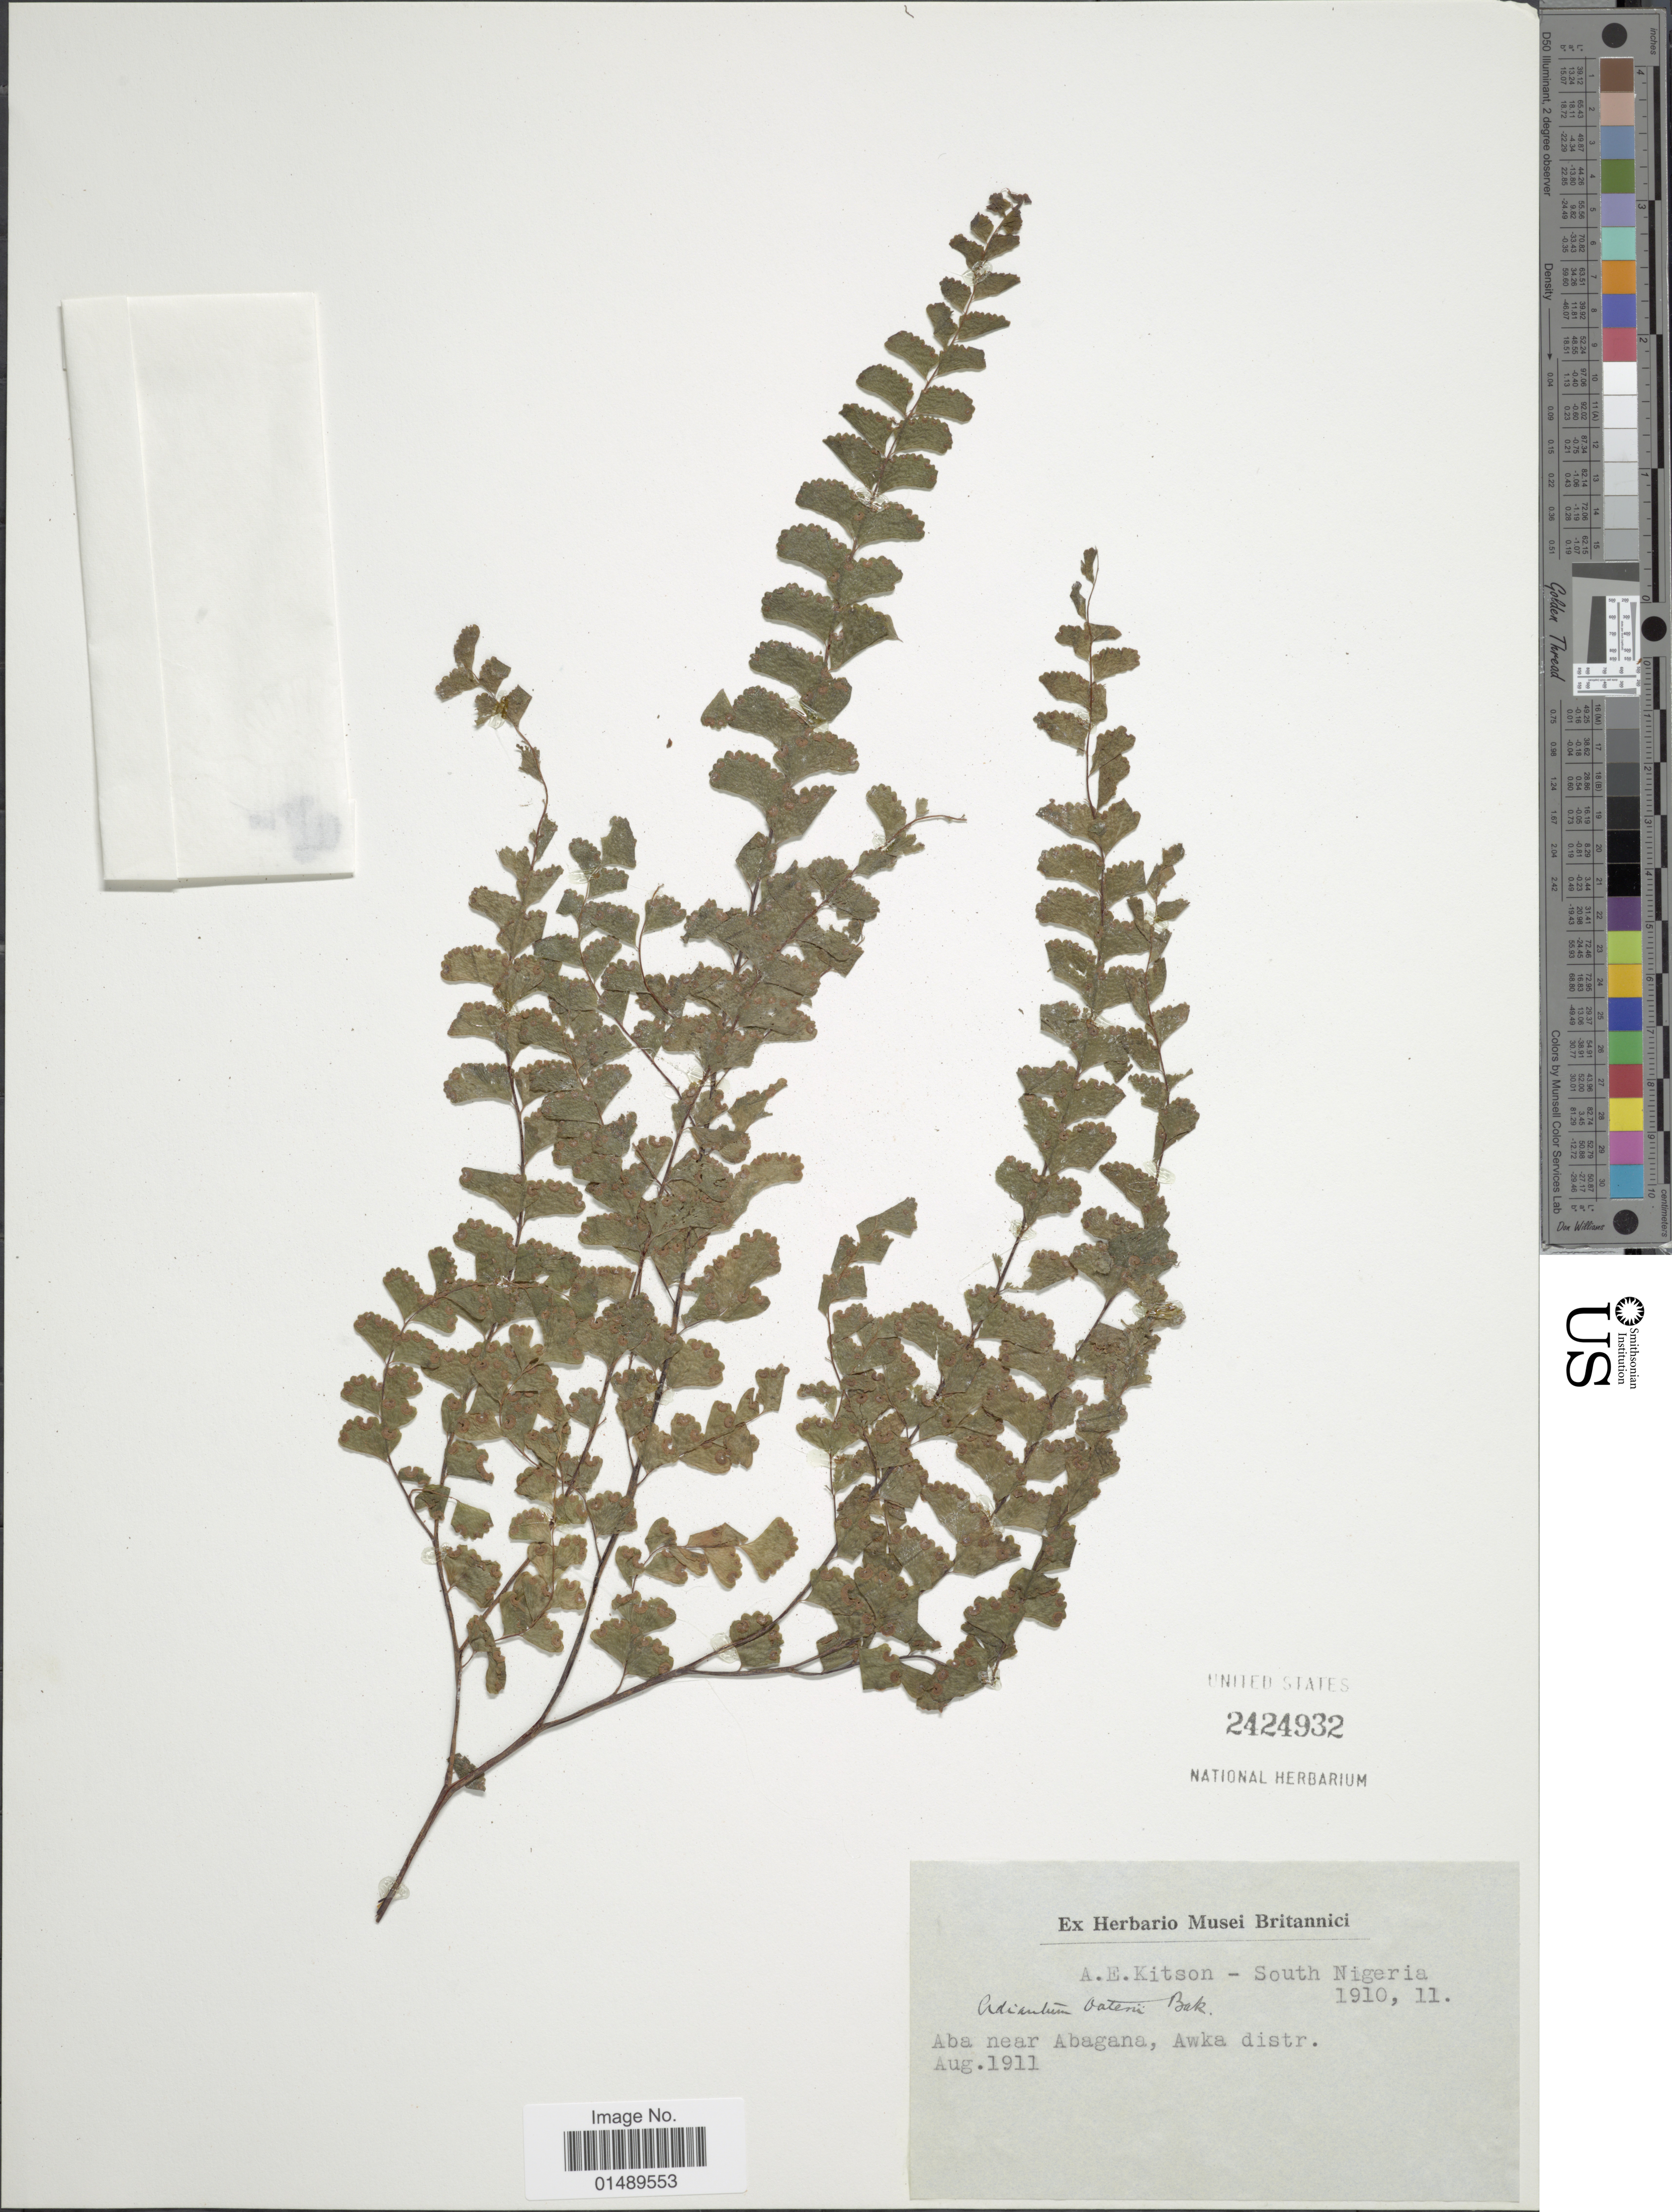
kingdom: Plantae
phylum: Tracheophyta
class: Polypodiopsida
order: Polypodiales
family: Pteridaceae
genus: Adiantum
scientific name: Adiantum oatesii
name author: Baker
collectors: A. Kitson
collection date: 1910-11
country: Nigeria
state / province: Abia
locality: Aba near Abagana, Awka distr.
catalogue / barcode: US 2424932